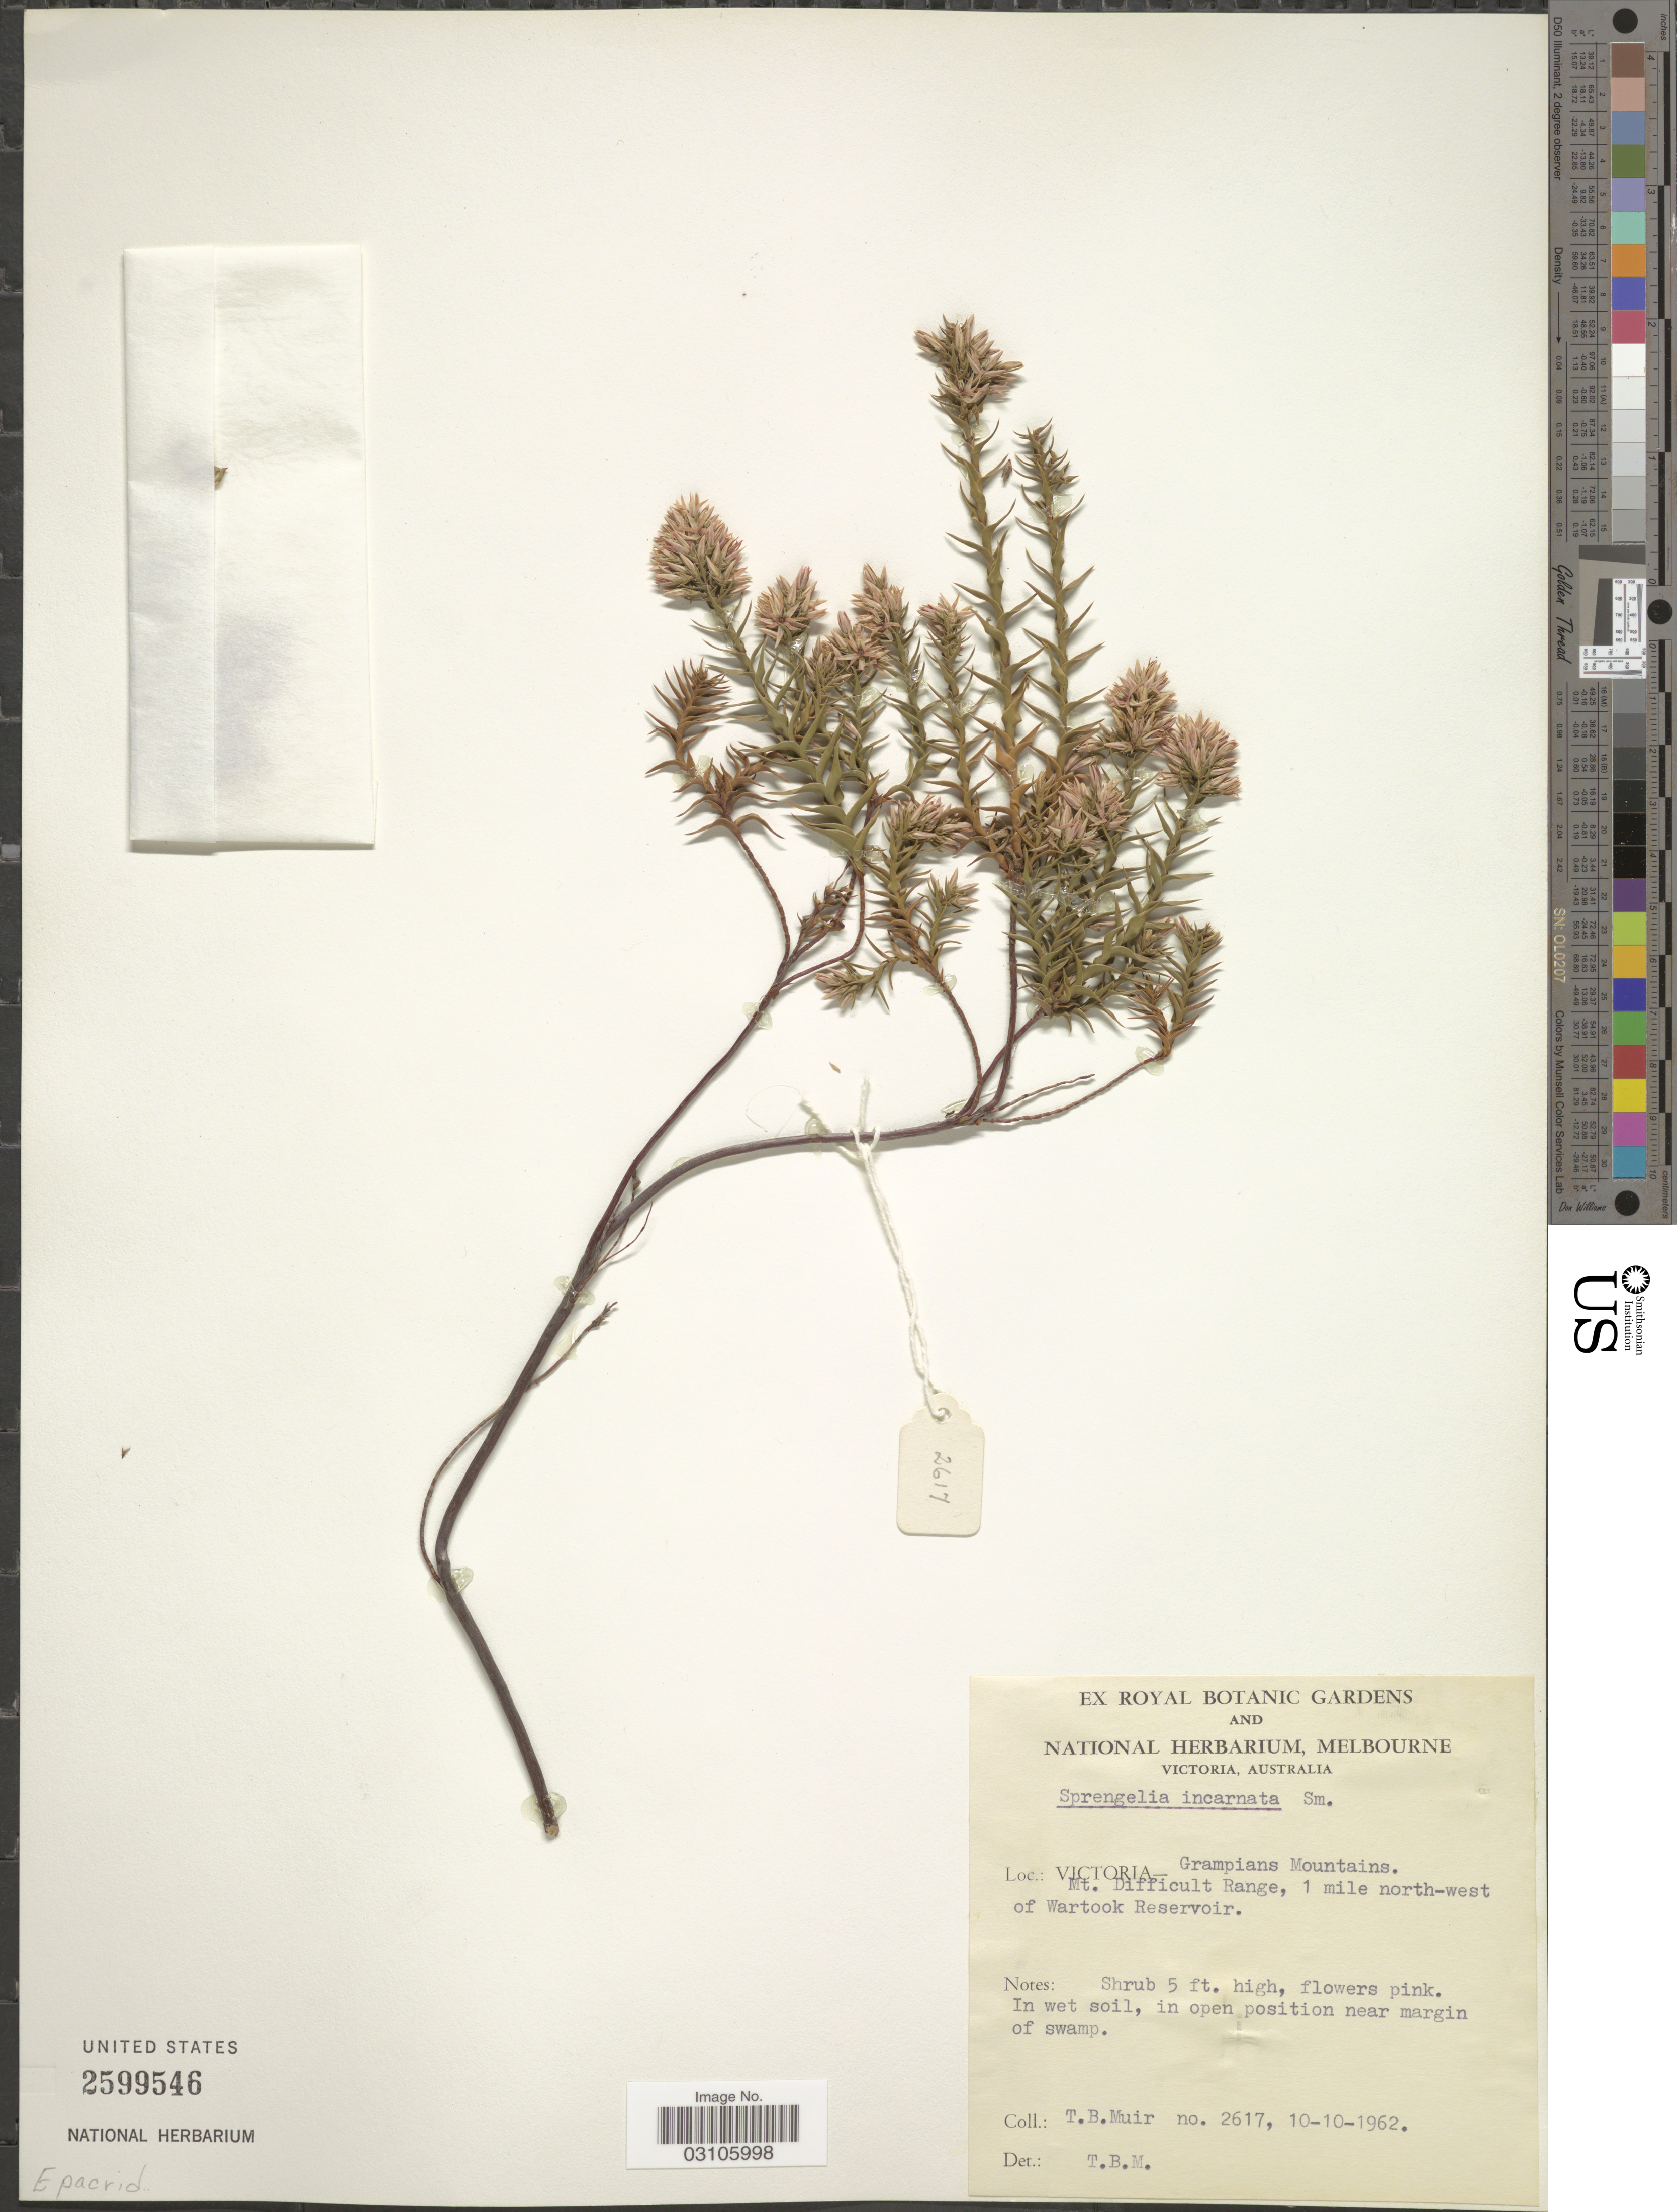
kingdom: Plantae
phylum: Tracheophyta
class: Magnoliopsida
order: Ericales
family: Ericaceae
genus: Sprengelia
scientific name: Sprengelia incarnata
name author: L.S. Sm.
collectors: T. Muir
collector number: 2617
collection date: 1962-10-10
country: Australia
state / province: Victoria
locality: Victoria-Grampians Mountains. Mt. Difficult Range, 1 mile north-west of Wartook Reservoir.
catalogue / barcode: US 2599546